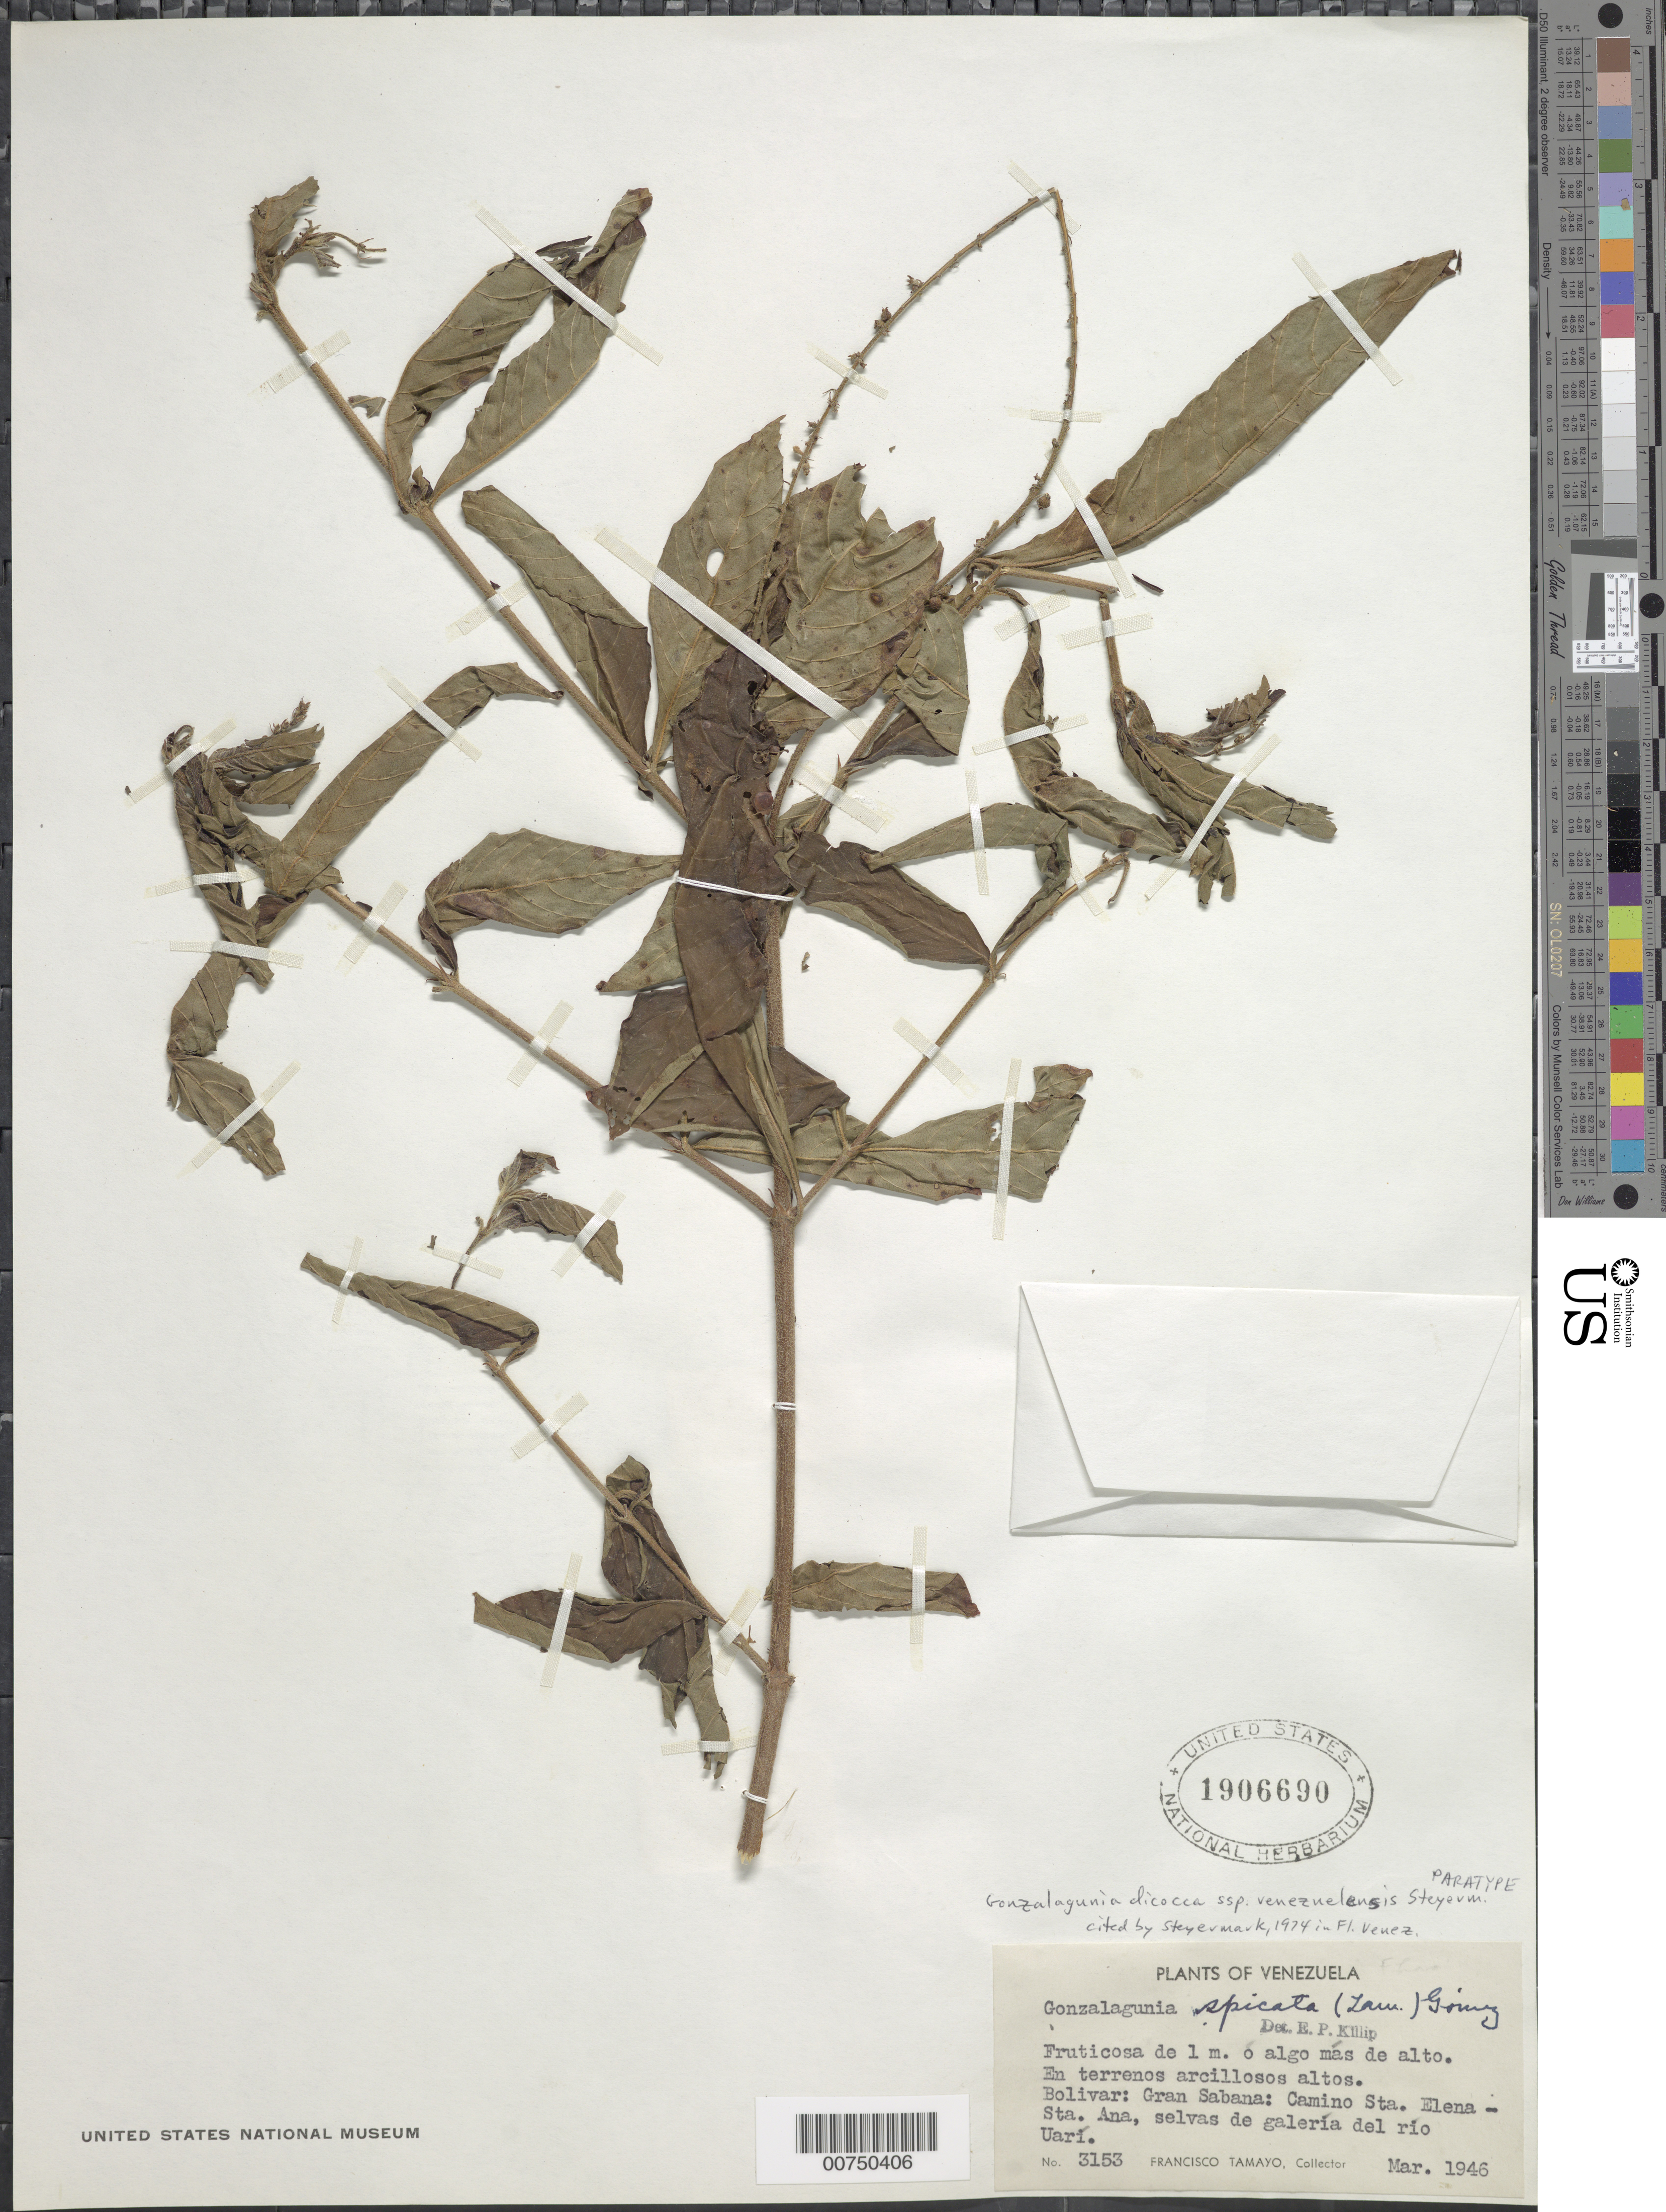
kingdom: Plantae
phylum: Tracheophyta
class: Magnoliopsida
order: Gentianales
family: Rubiaceae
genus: Gonzalagunia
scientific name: Gonzalagunia dicocca subsp. venezuelensis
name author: Steyerm.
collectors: F. Tamayo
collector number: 3153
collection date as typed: Mar-46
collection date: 1946-03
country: Venezuela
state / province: Bolívar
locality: Gran Sabana, Sta. Elena-Sta. Ana, Río Uarí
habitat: Selvas de galeria; en terrenos arcillosos altos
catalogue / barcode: US 1906690